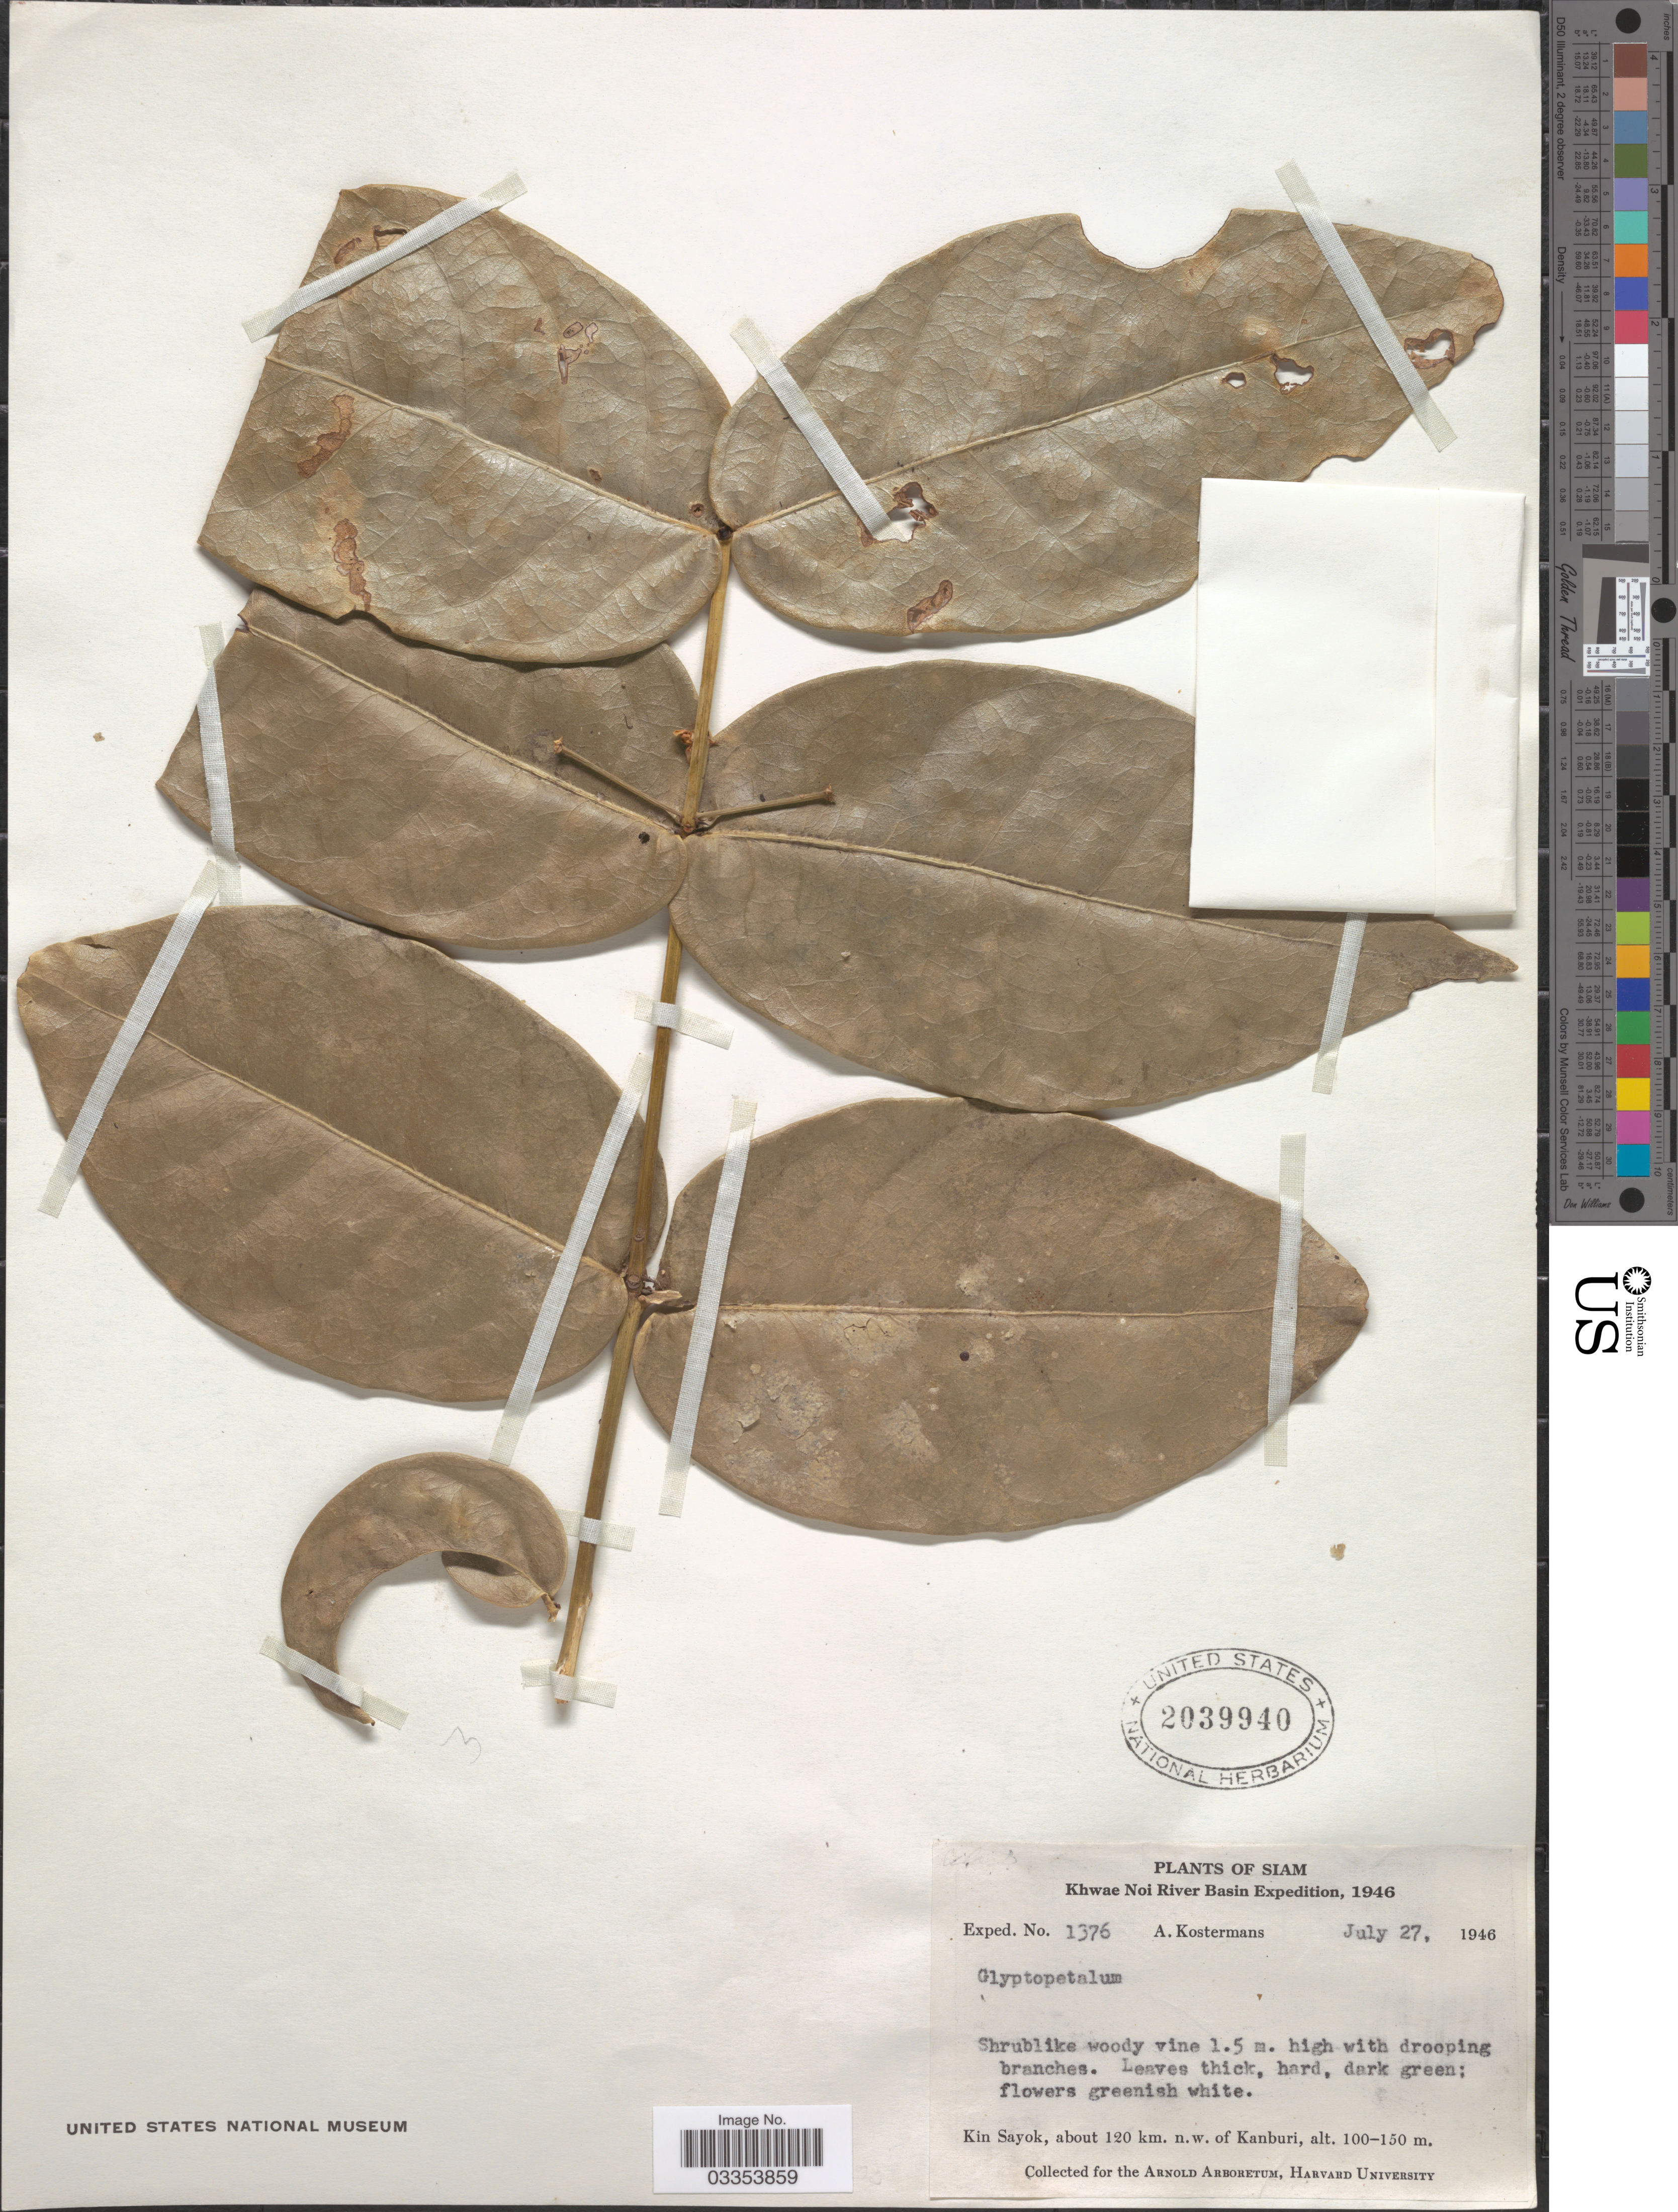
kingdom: Plantae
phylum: Tracheophyta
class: Magnoliopsida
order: Celastrales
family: Celastraceae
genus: Glyptopetalum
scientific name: Glyptopetalum sp.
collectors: A. J. G. Kostermans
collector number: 1376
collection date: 1946-07-27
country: Thailand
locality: Siam. Khwae Noi River Basin. [unsure placement] Kin Sayok, about 120 km. n. w. of Kanburi.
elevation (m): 100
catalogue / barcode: US 2039940